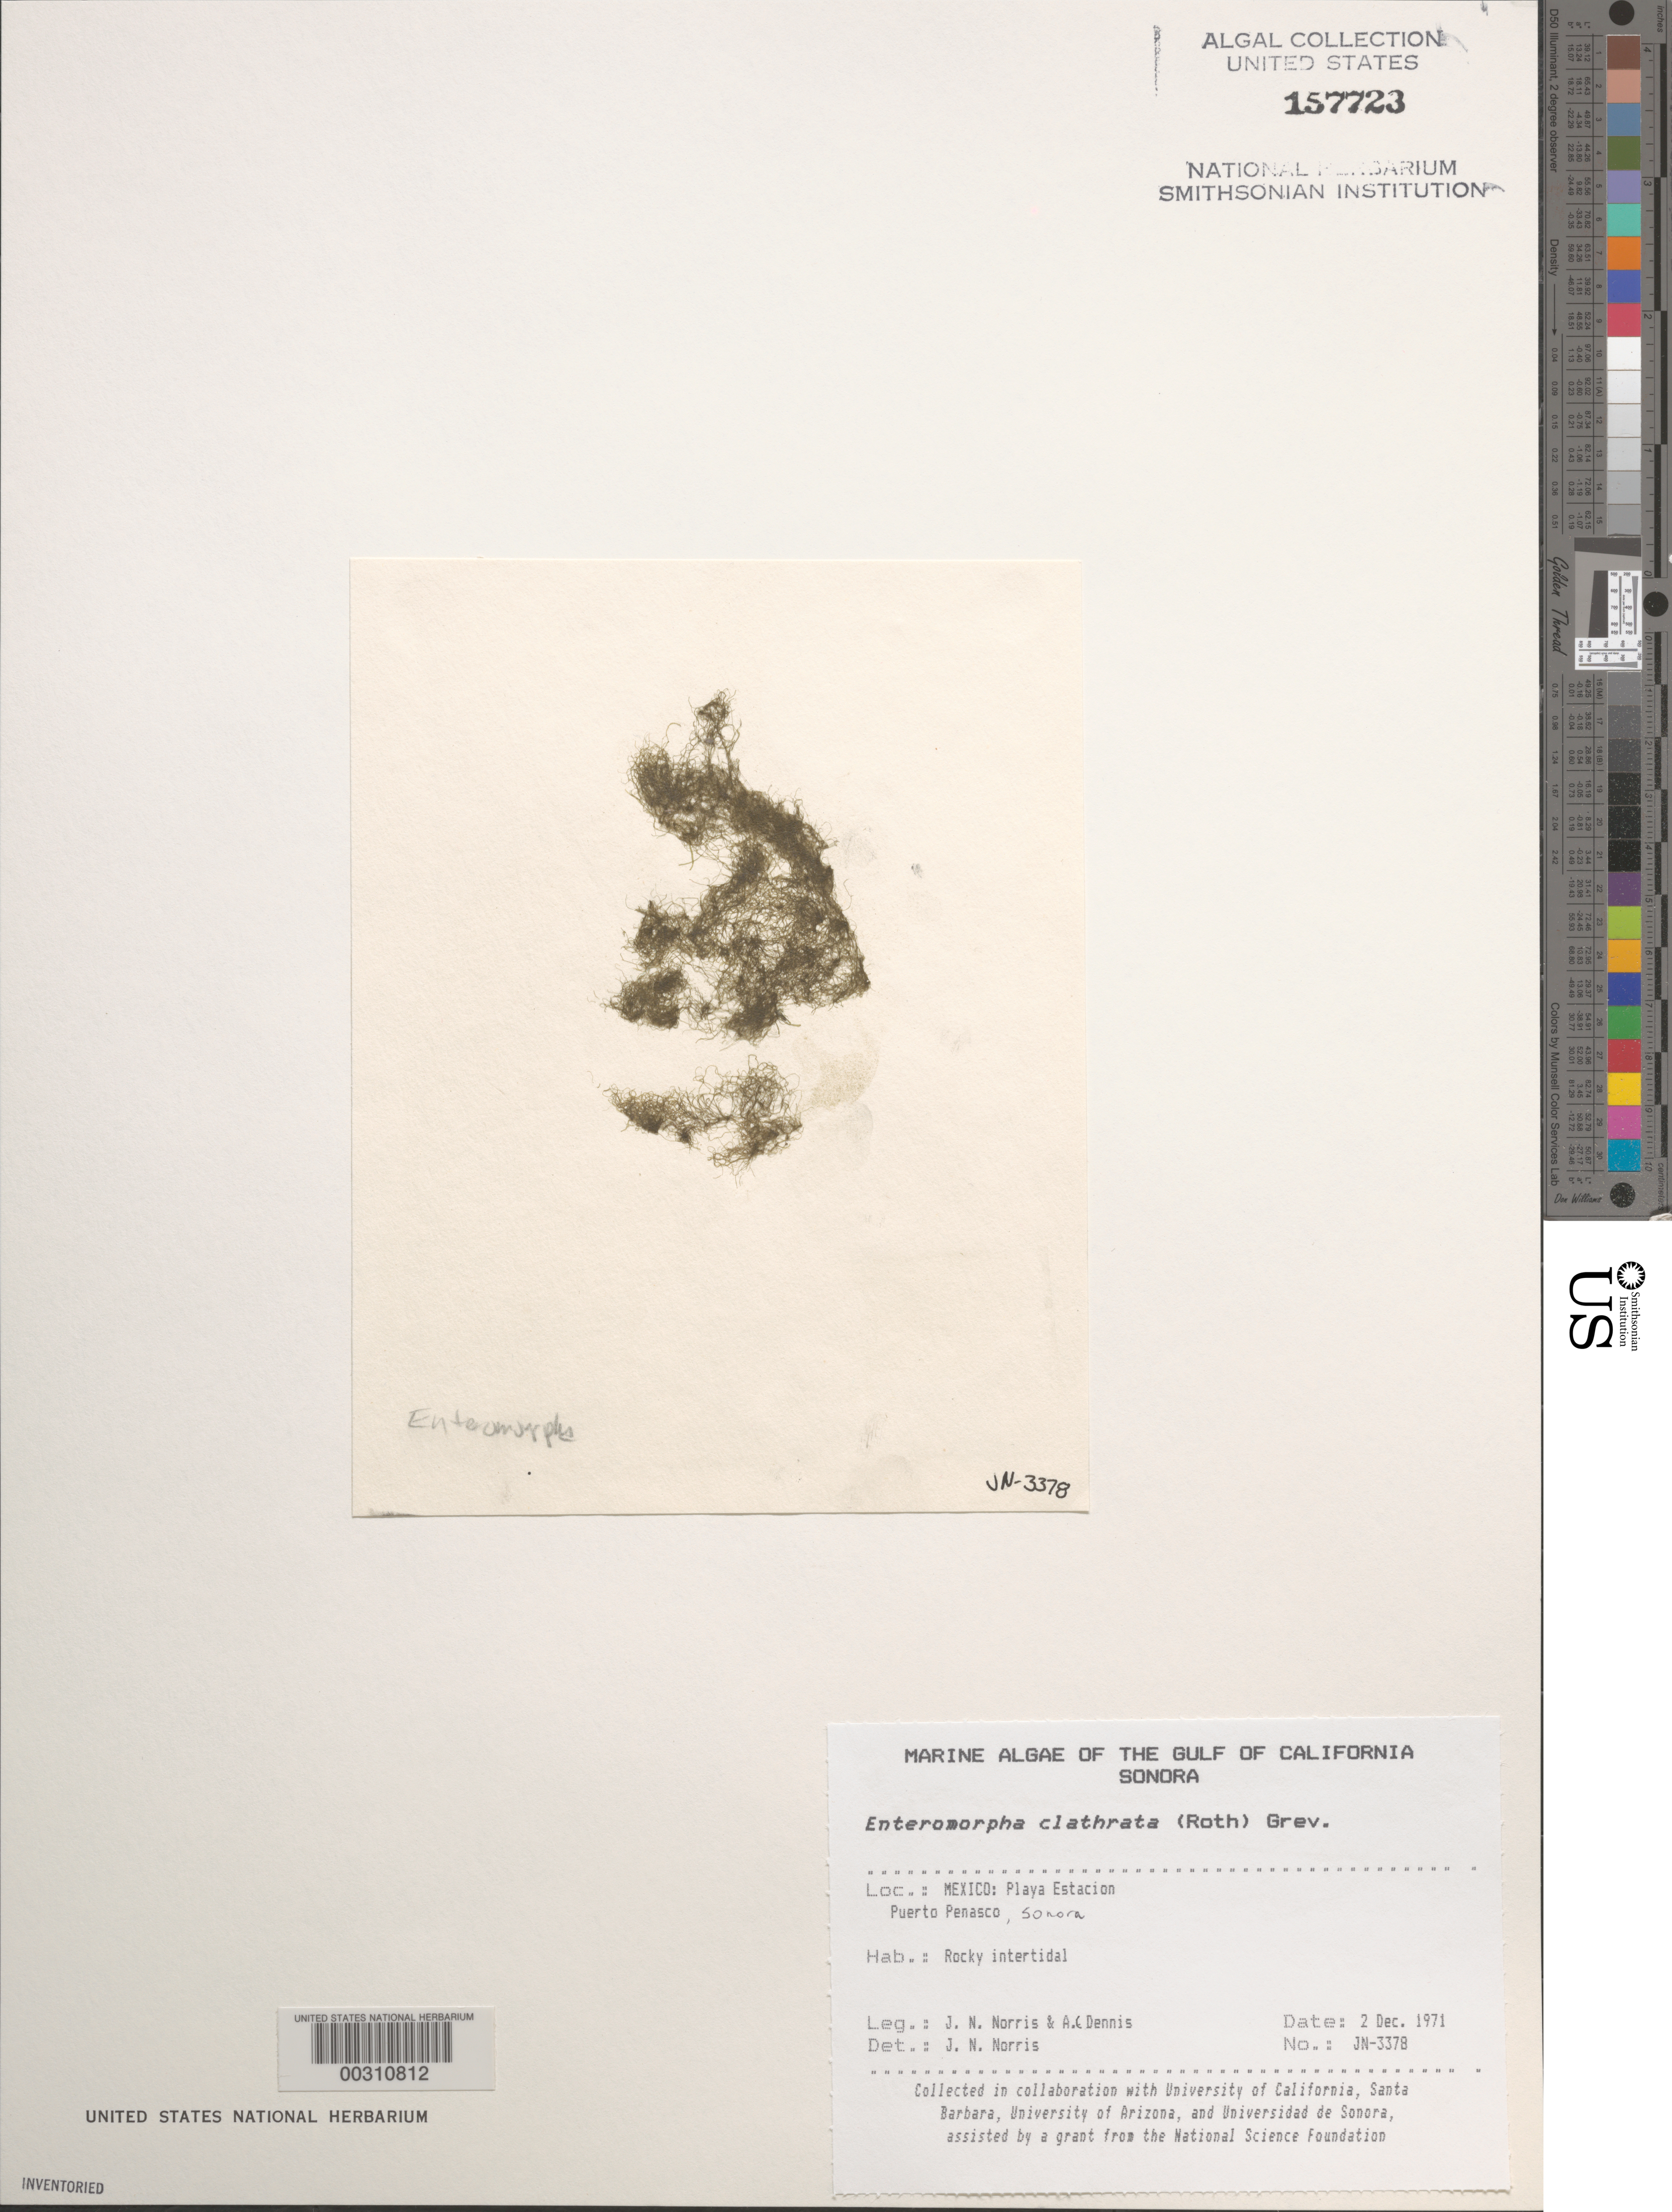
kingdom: Plantae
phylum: Chlorophyta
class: Ulvophyceae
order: Ulvales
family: Ulvaceae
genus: Ulva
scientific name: Ulva linza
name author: L.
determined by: Algae name updating Project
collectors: J. N. Norris & A. Dennis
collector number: JN-3378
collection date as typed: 02 Dec 1971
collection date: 1971-12-02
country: Mexico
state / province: Sonora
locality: Playa Estacion, Puerto Penasco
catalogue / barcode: US 157723